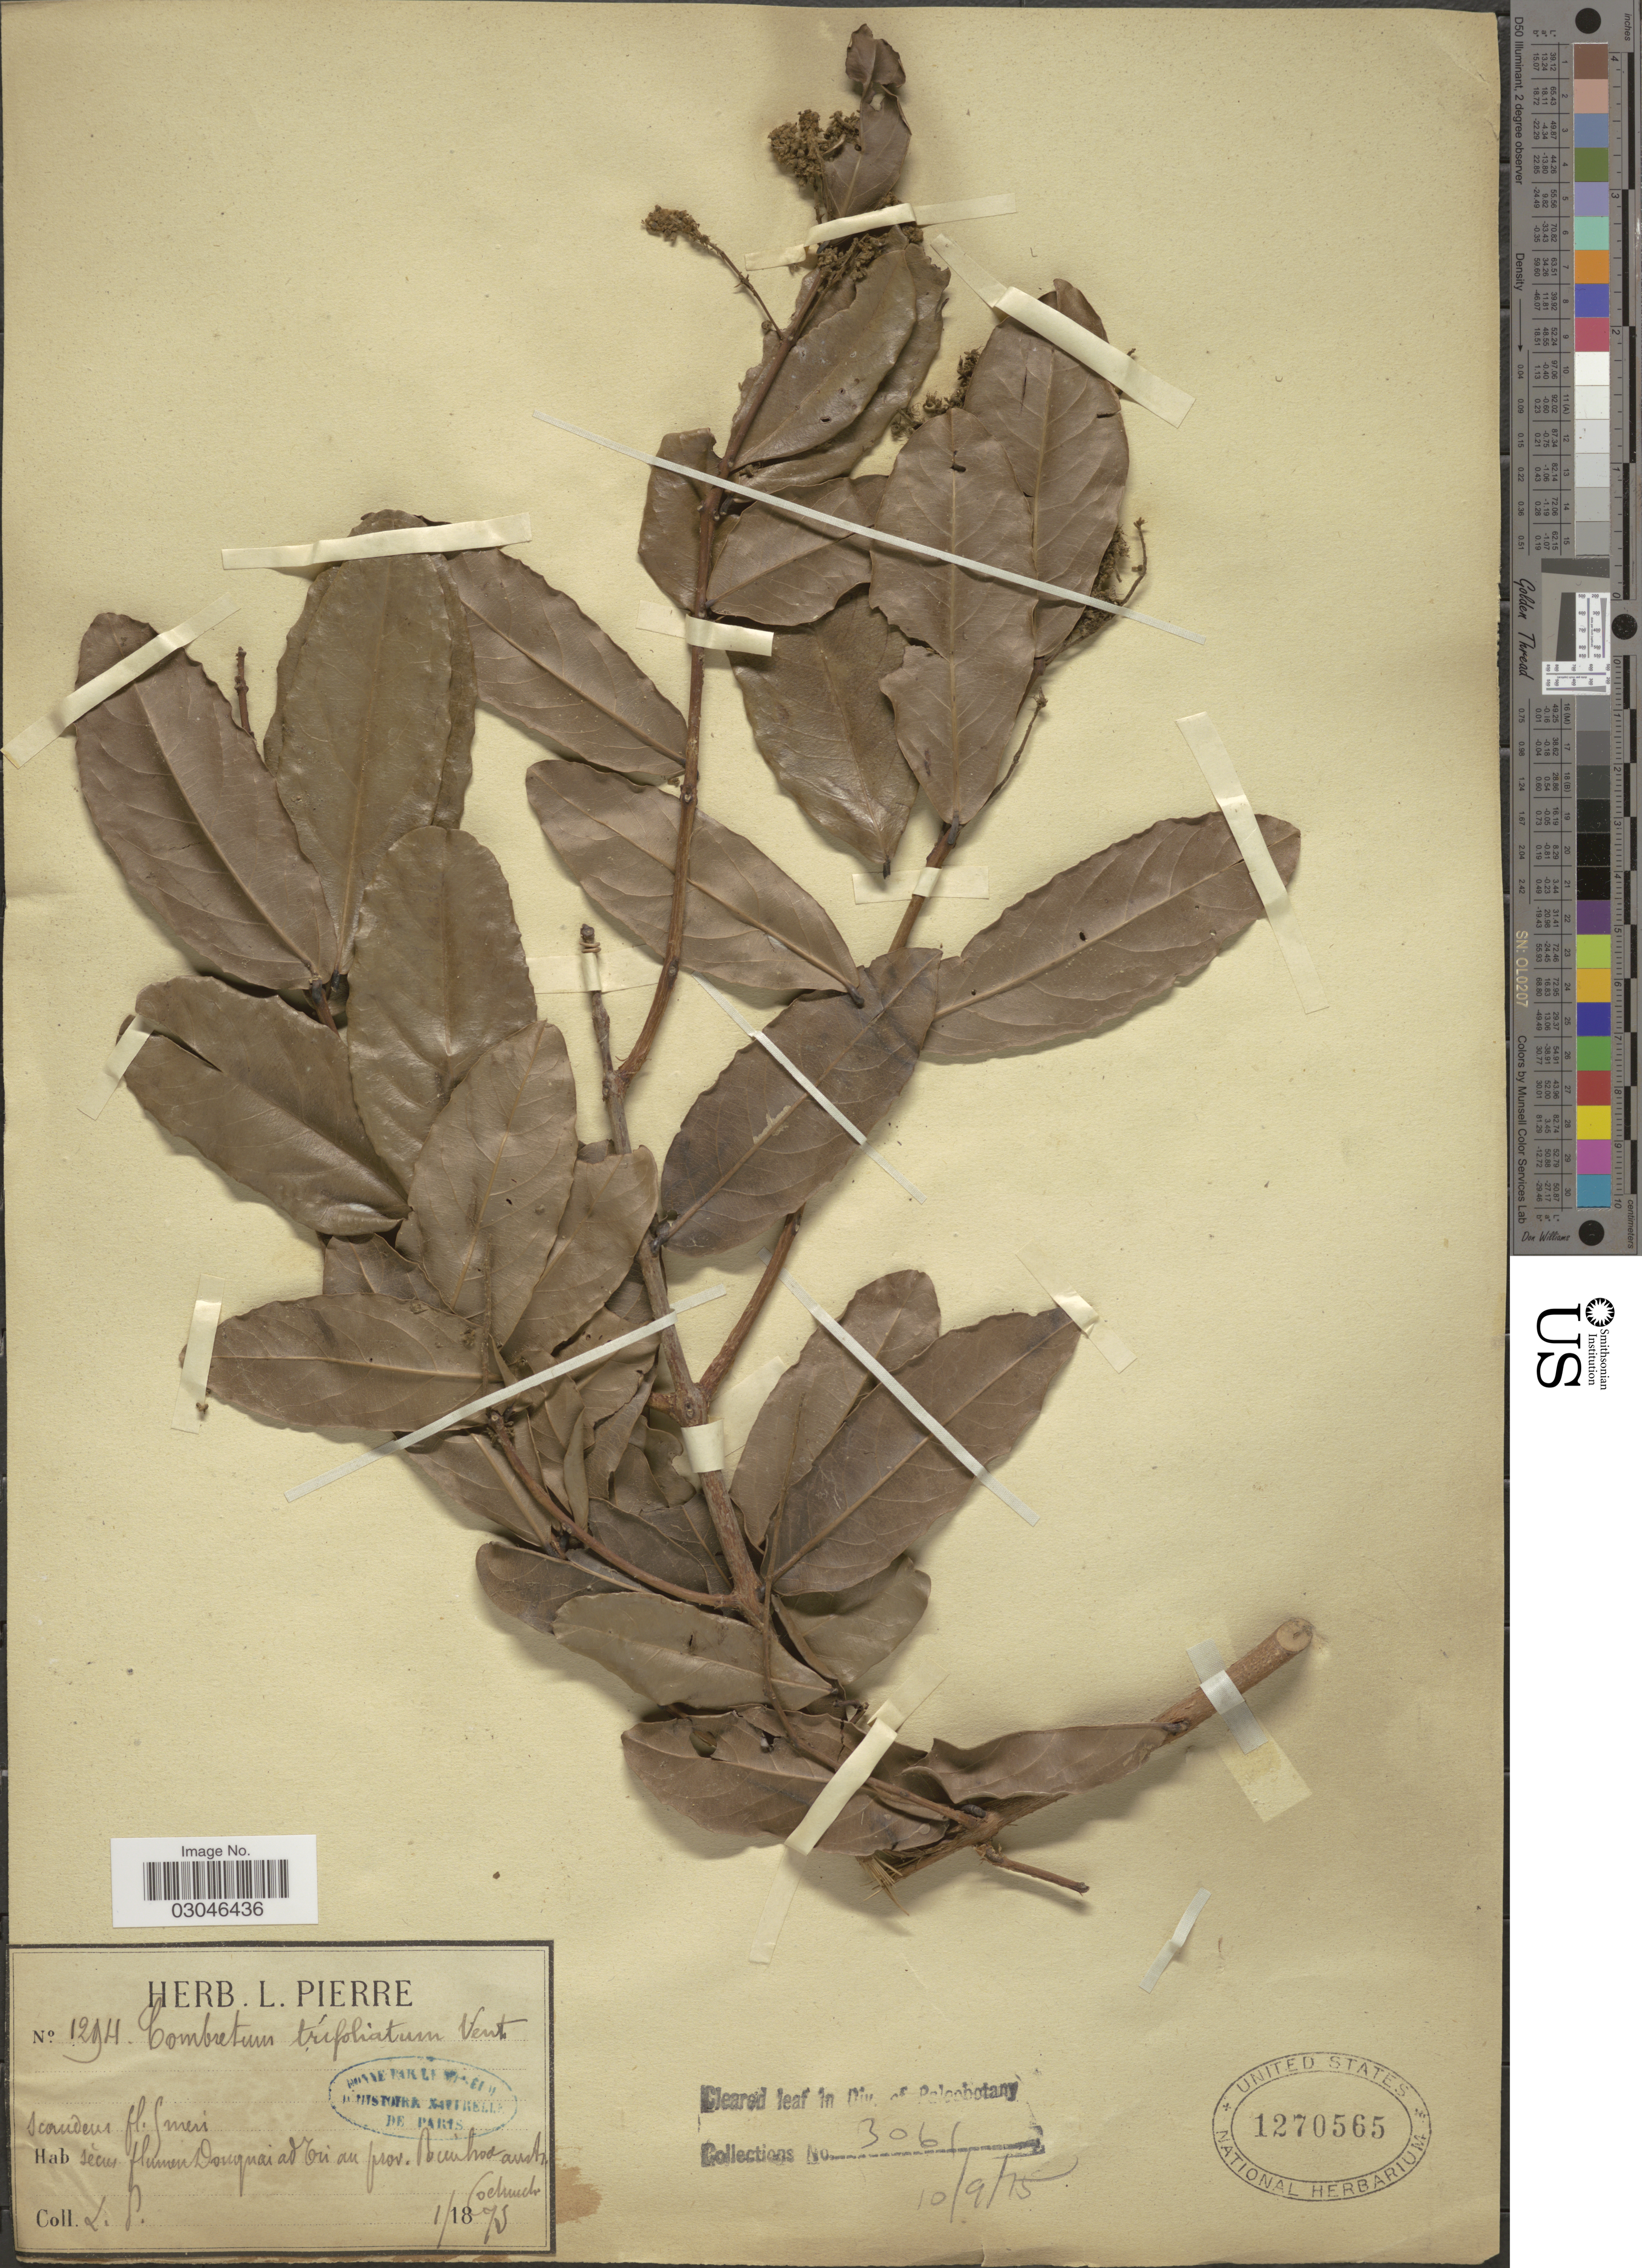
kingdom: Plantae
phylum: Tracheophyta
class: Magnoliopsida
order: Myrtales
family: Combretaceae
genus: Combretum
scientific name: Combretum trifoliatum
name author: Vent.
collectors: L. Pierre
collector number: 1294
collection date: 1873-01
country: Vietnam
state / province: Dong Nai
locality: Secus flumen Dongnai ad Tri au prov. Bienhoa austr. Cochinch.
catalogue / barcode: US 1270565